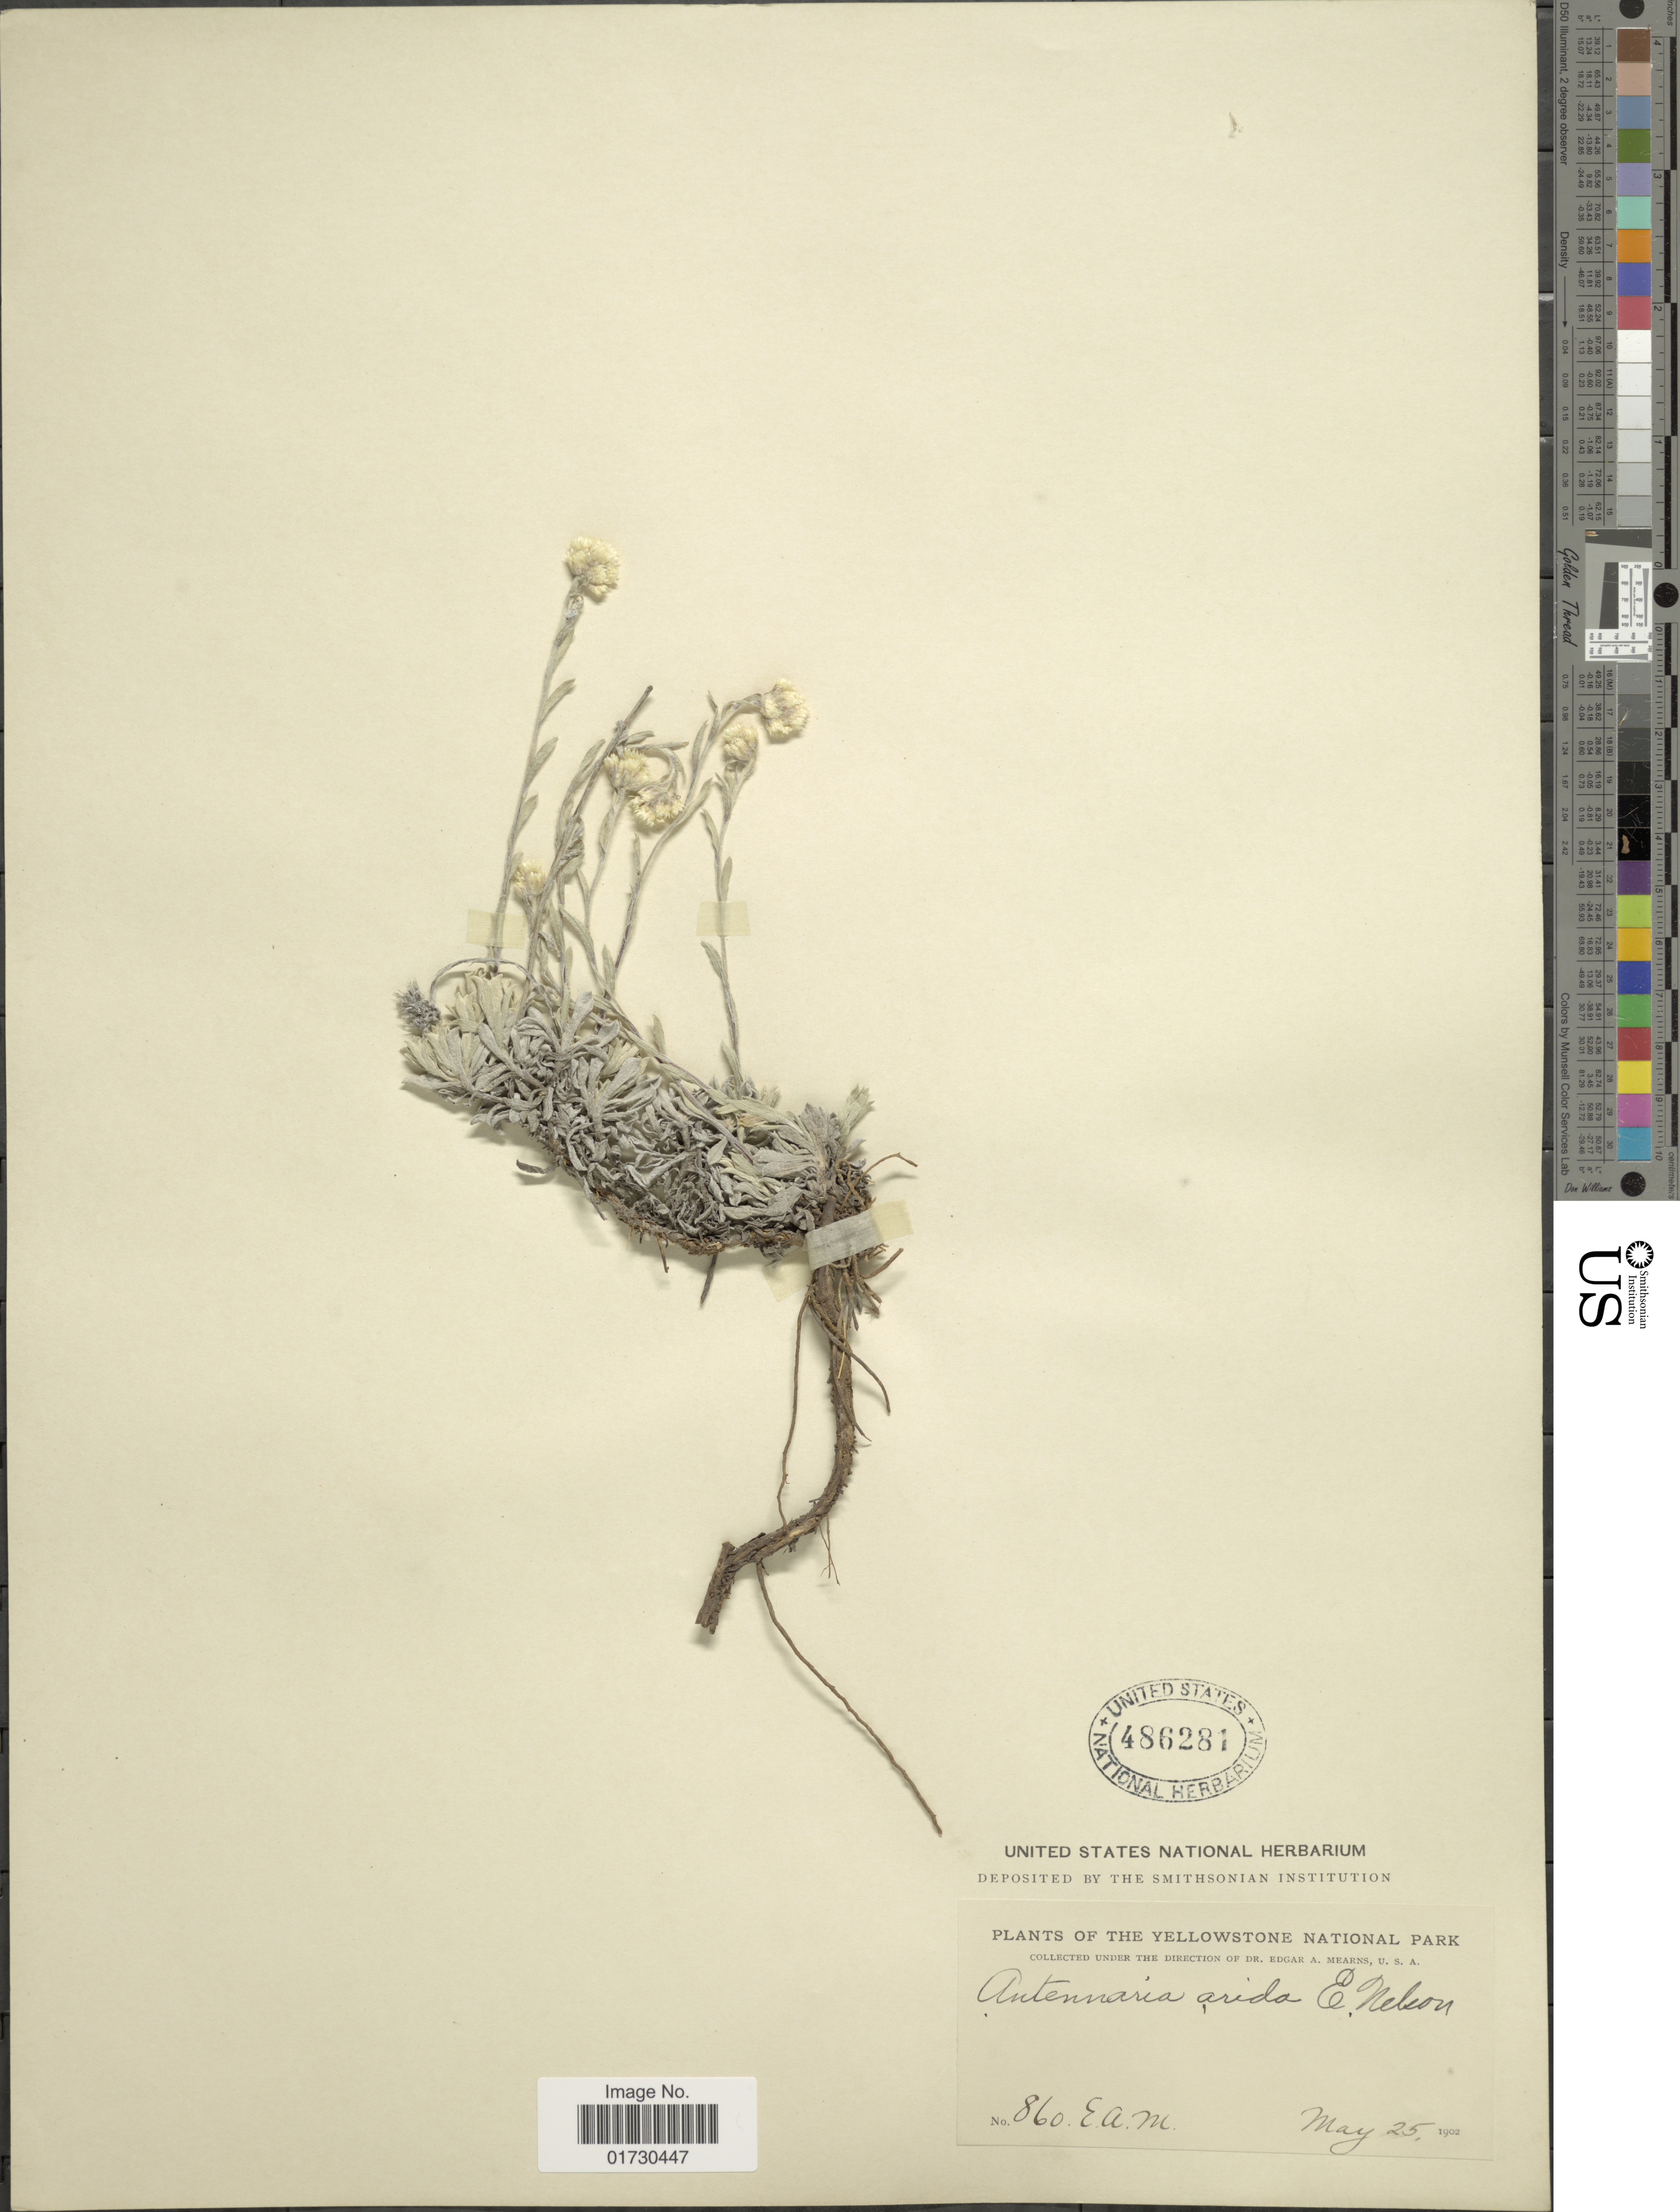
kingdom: Plantae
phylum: Tracheophyta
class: Magnoliopsida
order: Asterales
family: Asteraceae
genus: Antennaria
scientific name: Antennaria arida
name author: E.E. Nelson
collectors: E. A. Mearns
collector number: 860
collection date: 1902-05-25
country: United States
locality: The Yellowstone National Park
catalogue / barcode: US 486281